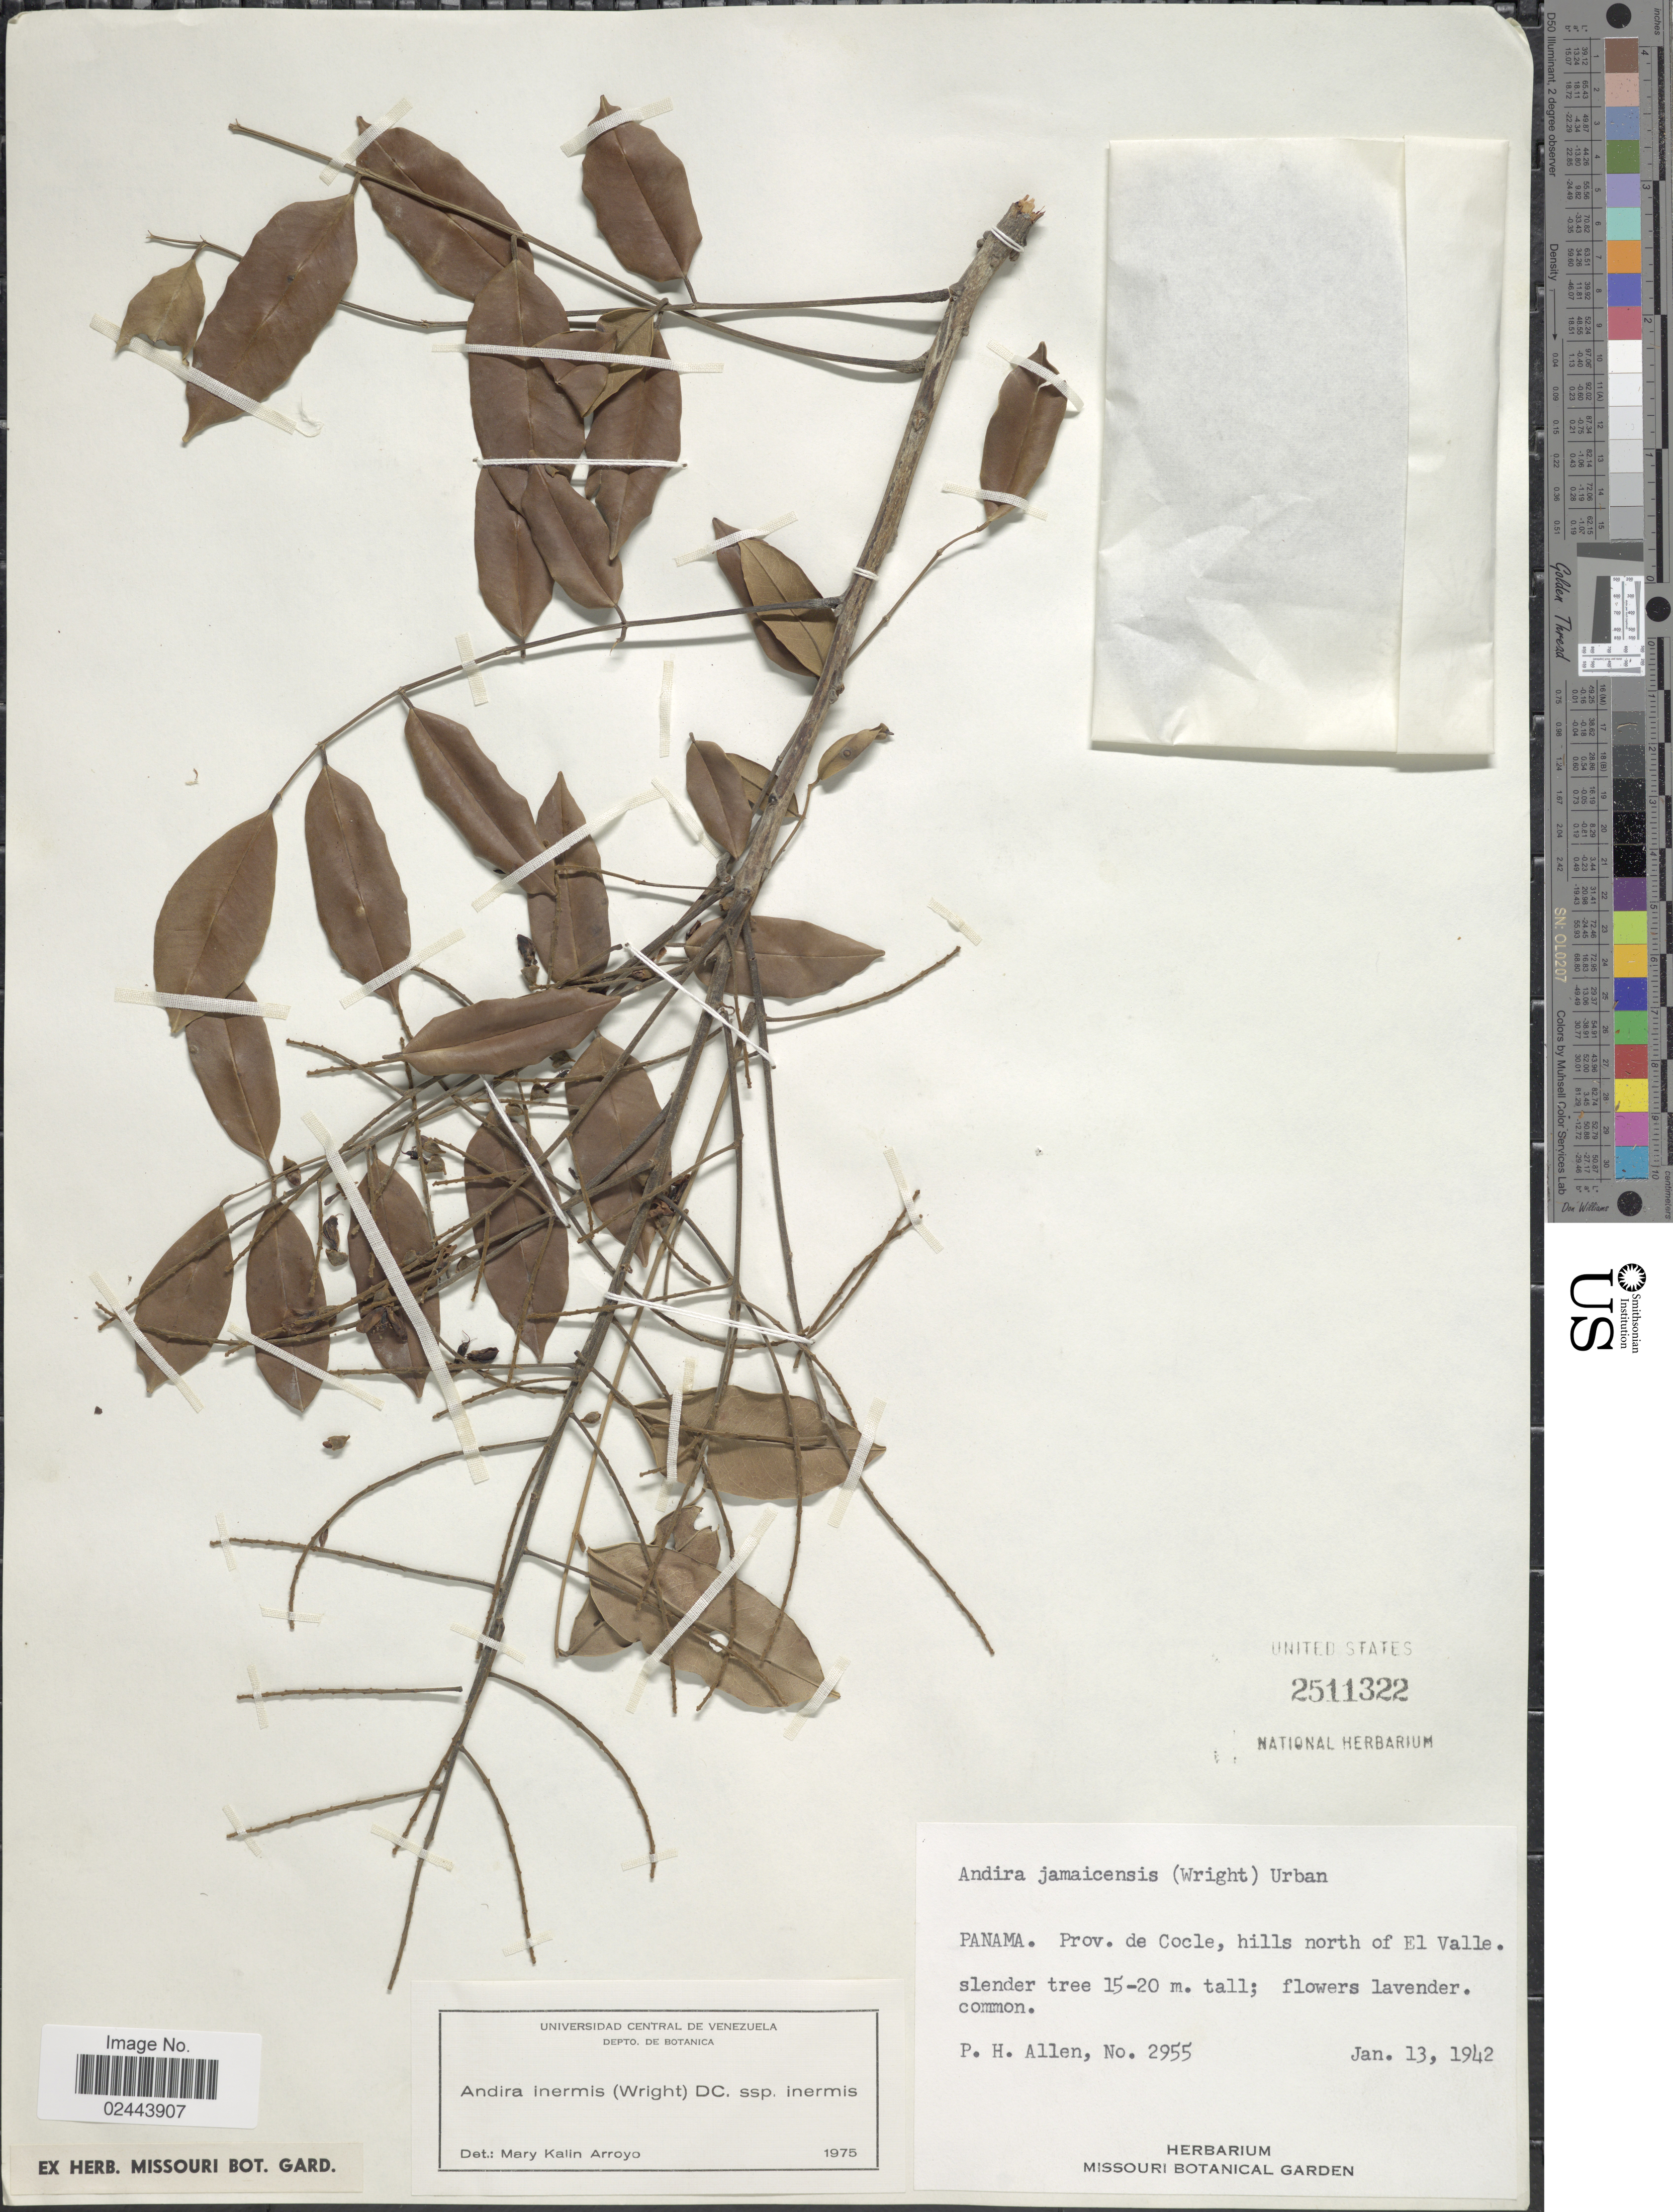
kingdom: Plantae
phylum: Tracheophyta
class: Magnoliopsida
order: Fabales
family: Fabaceae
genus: Andira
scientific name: Andira inermis subsp. inermis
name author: (W. Wright) Kunth ex DC.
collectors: P. H. Allen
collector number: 2955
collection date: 1942-01-13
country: Panama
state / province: Coclé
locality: Hills north of El Valle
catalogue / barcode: US 2511322